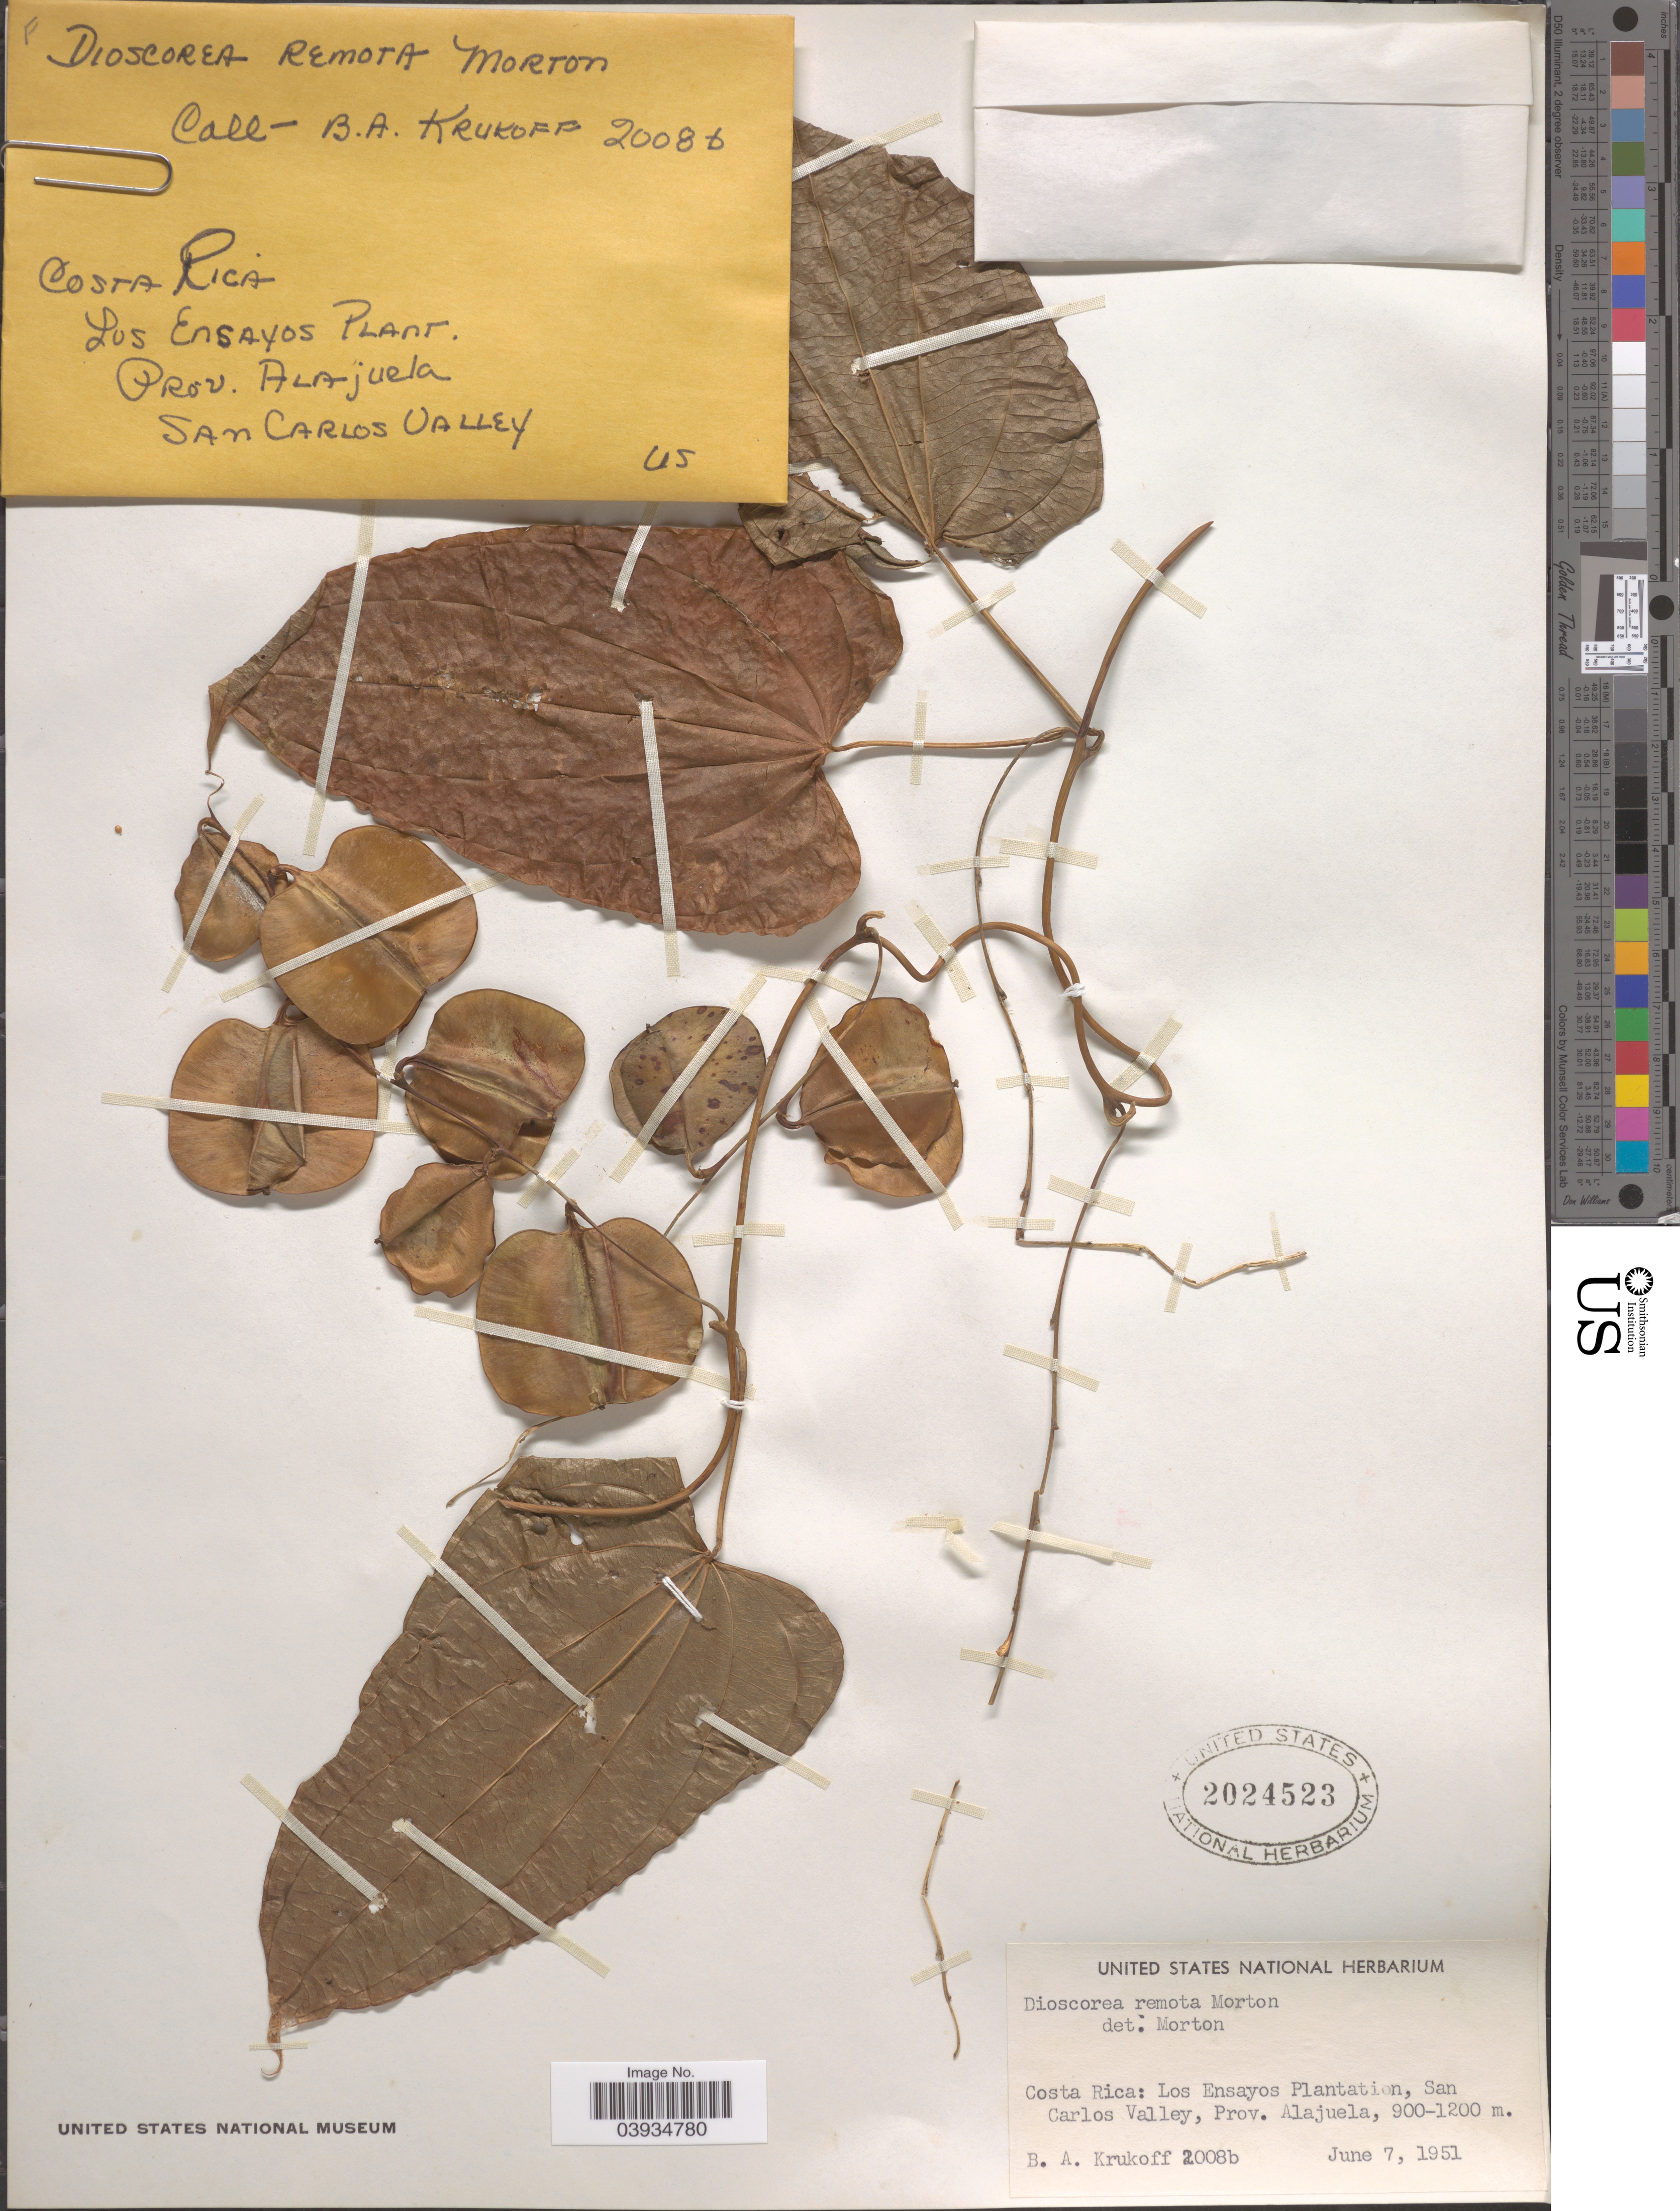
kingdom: Plantae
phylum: Tracheophyta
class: Liliopsida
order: Dioscoreales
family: Dioscoreaceae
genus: Dioscorea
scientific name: Dioscorea remota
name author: C.V. Morton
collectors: B. A. Krukoff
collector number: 2008b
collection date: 1951-06-07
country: Costa Rica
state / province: Alajuela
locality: Los Ensayos Plantation, San Carlos Valley.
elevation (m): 900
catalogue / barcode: US 2024523